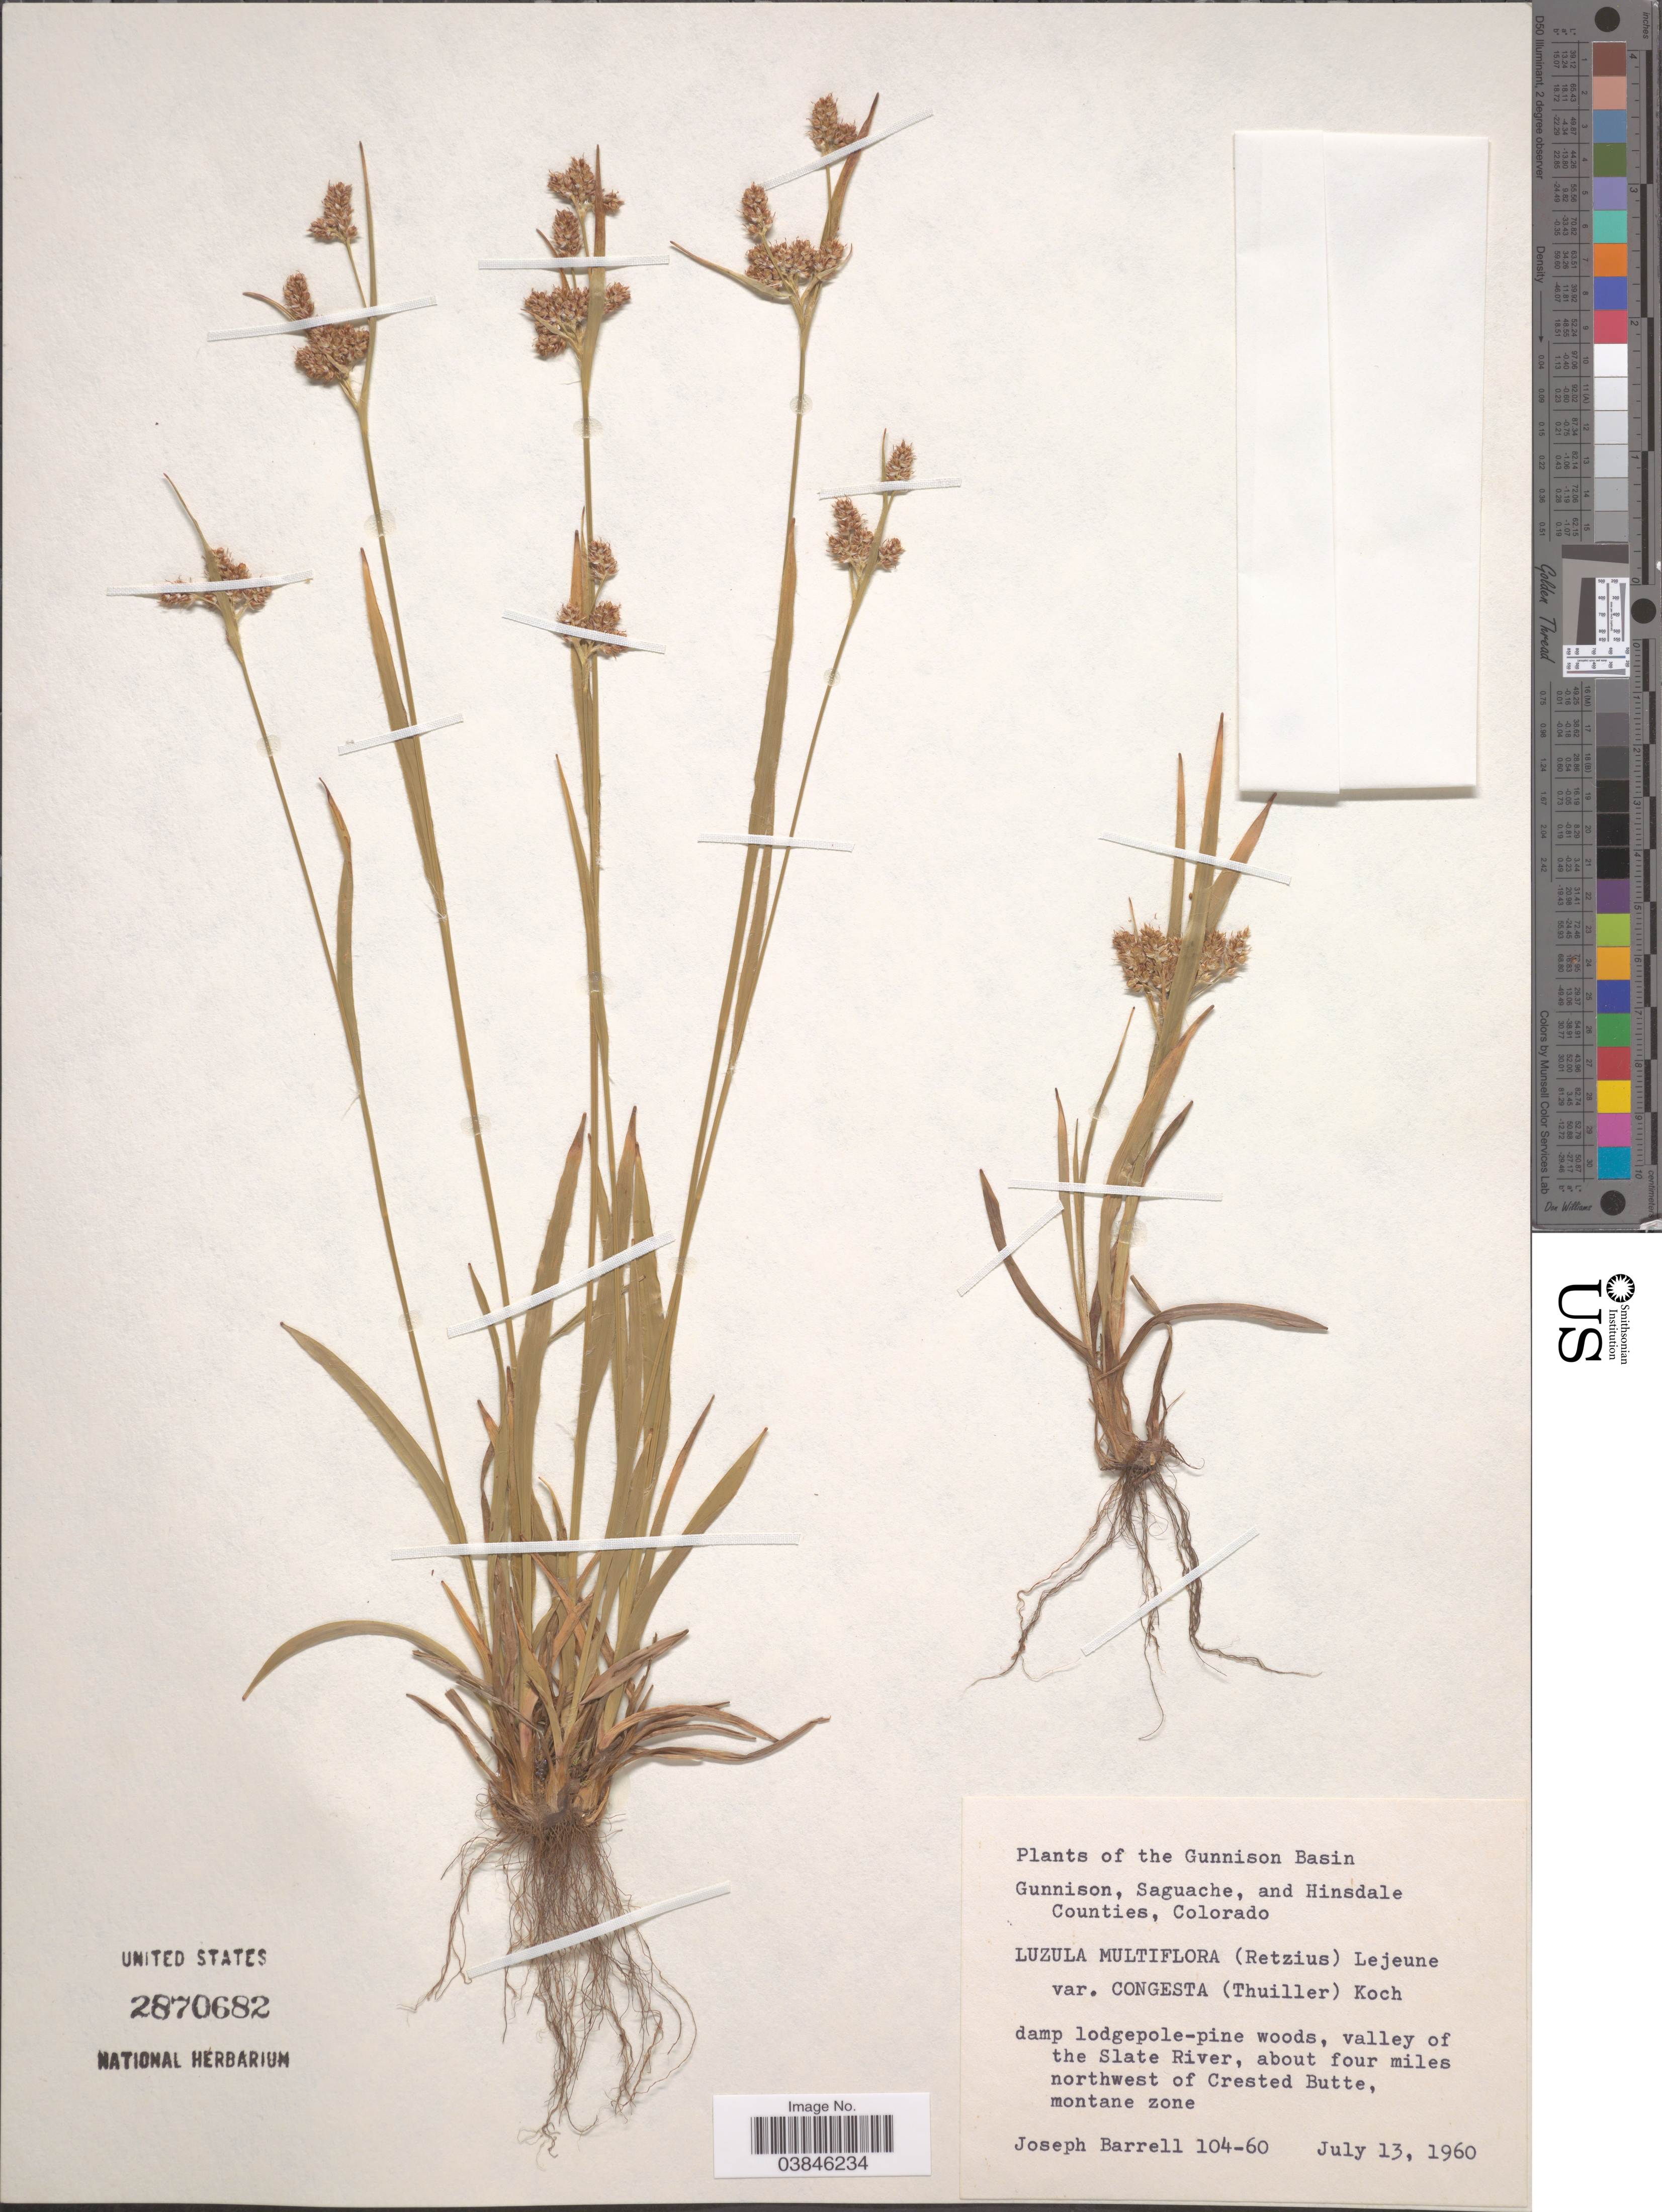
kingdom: Plantae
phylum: Tracheophyta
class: Liliopsida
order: Poales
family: Juncaceae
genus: Luzula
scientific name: Luzula multiflora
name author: (Ehrh.) Lej.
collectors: J. Barrell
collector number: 104-60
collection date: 1960-07-13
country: United States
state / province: Colorado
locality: The Gunnison Basin. Valley of the Slate River, about four miles northwest of Crested Butte, montane zone.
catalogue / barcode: US 2870682